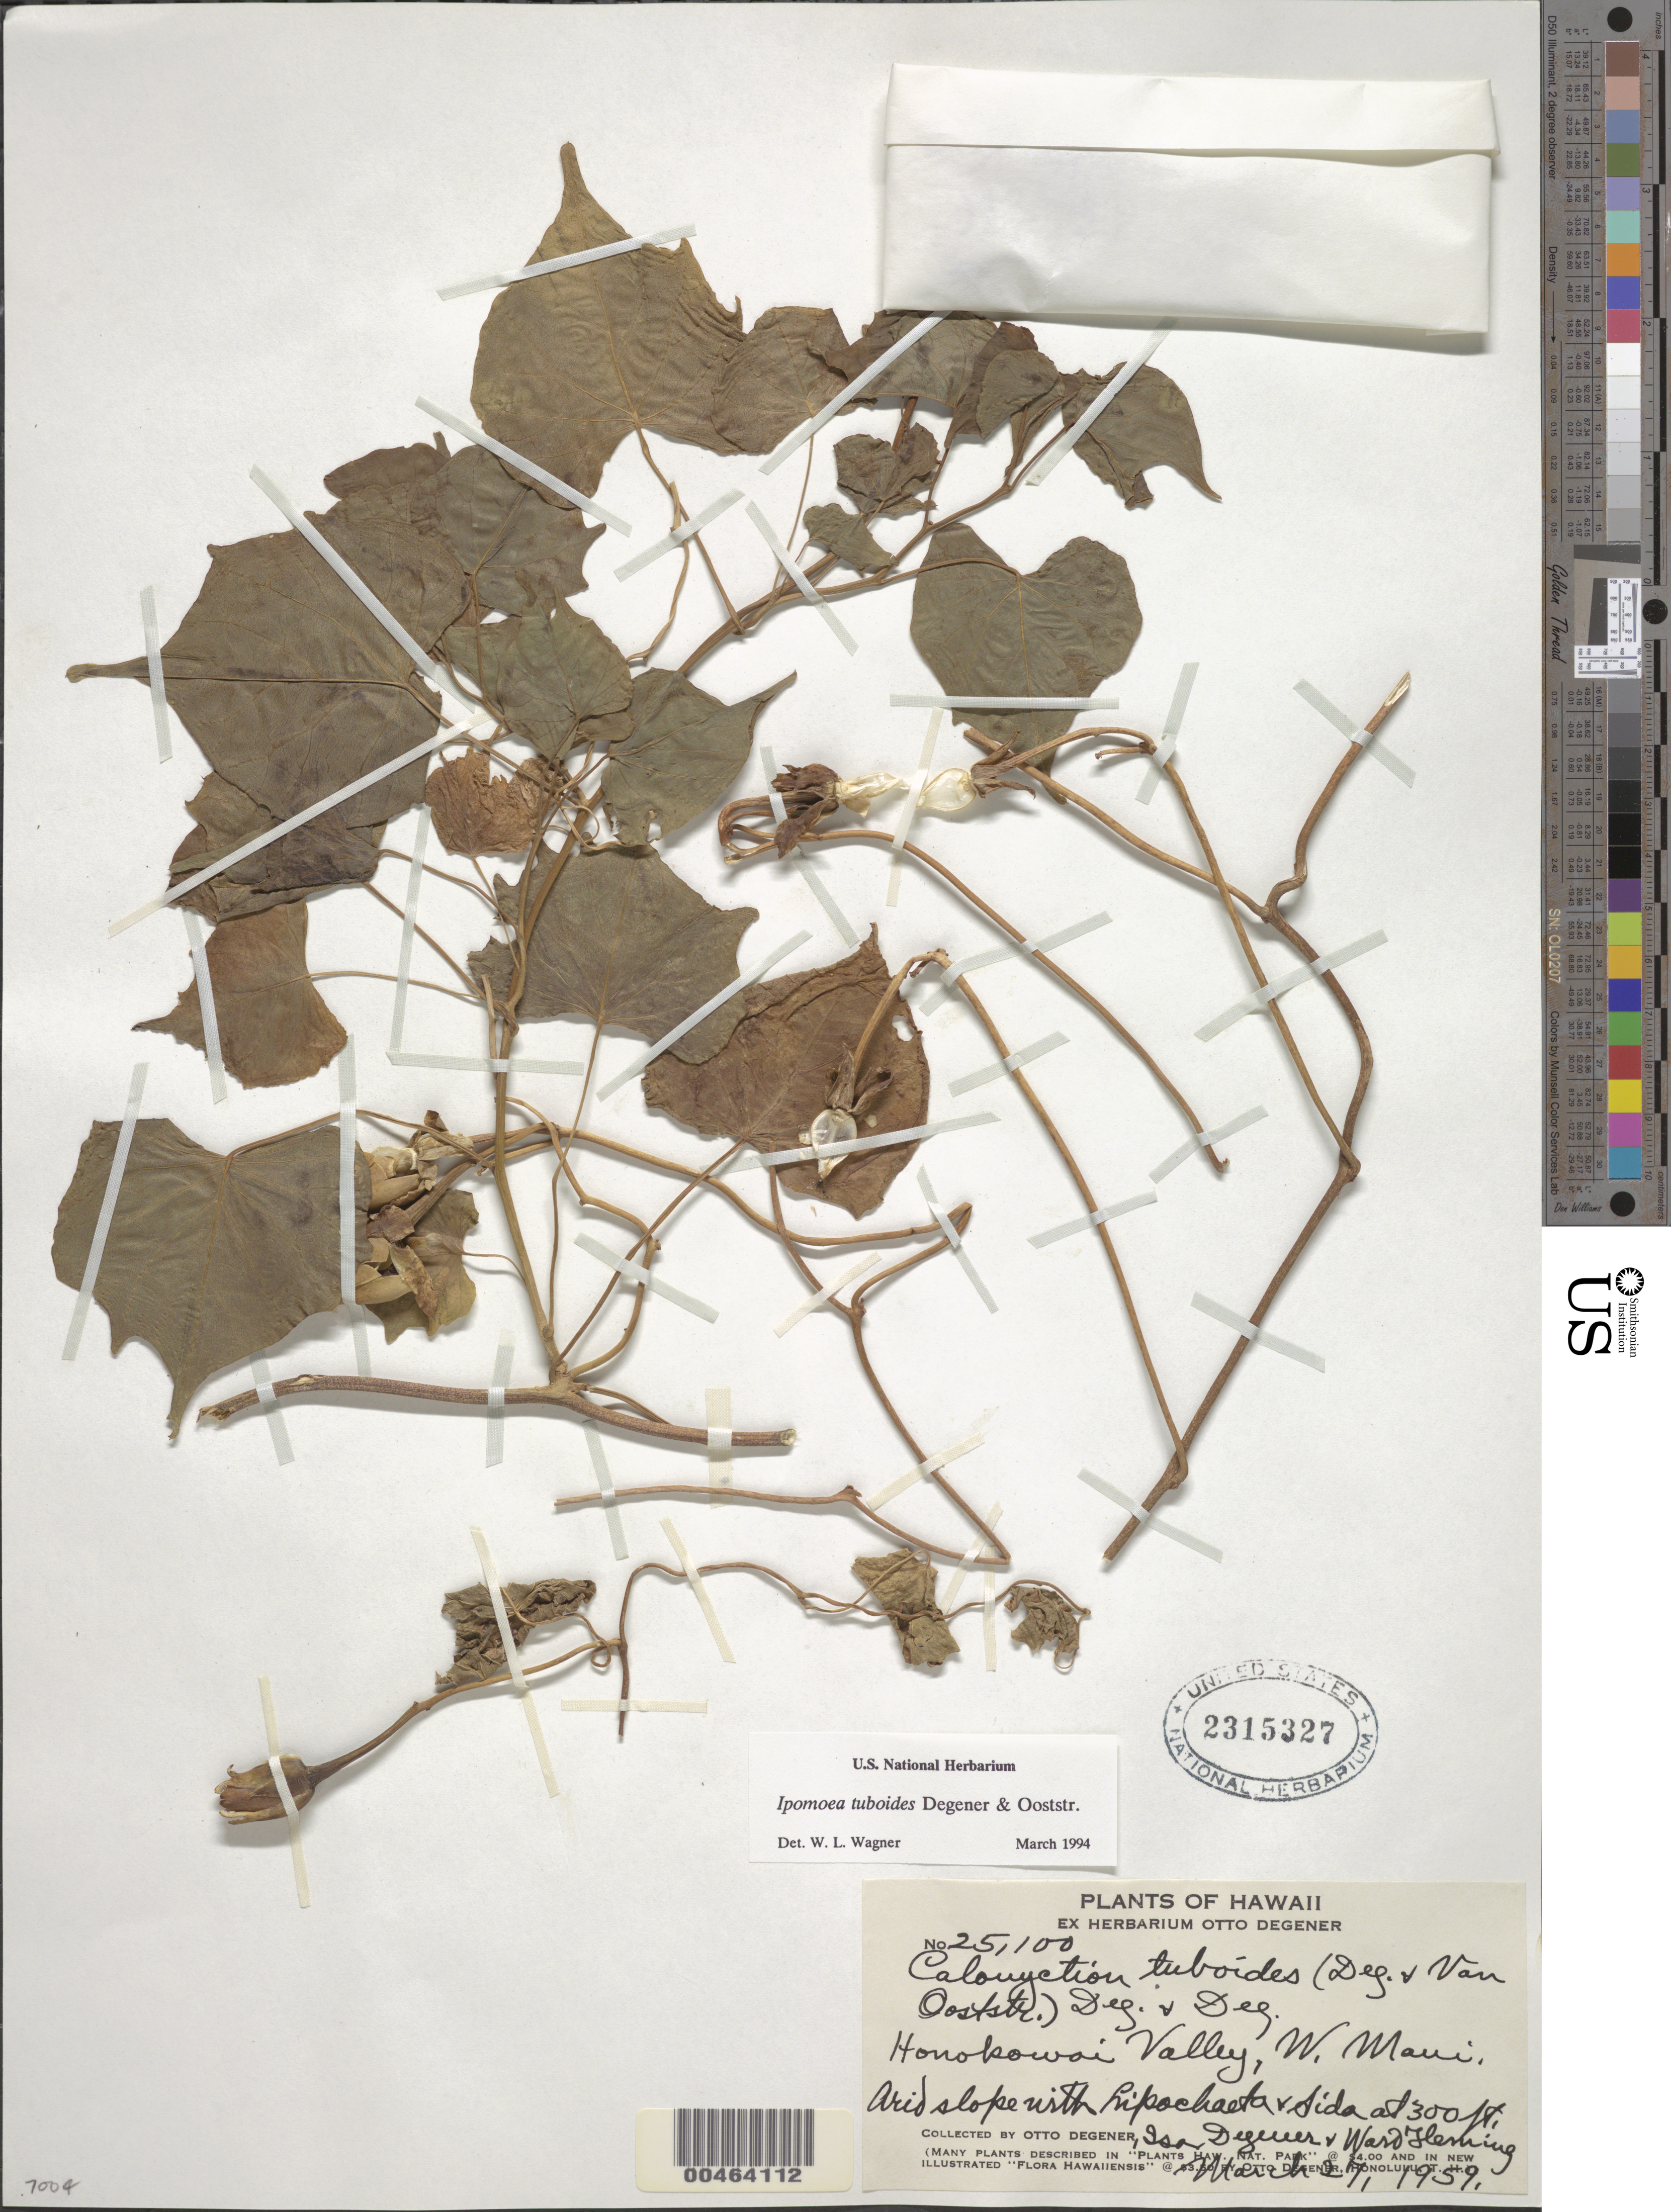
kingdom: Plantae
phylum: Tracheophyta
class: Magnoliopsida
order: Solanales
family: Convolvulaceae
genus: Ipomoea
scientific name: Ipomoea tuboides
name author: O. Deg. & Ooststr. in O. Deg.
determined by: Wagner, W. L., (BOT), Smithsonian Institution - National Museum of Natural History (UNITED STATES)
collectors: O. Degener, I. Degener & W. Fleming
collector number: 25100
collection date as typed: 27 Mar 1959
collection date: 1959-03-27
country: United States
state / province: Hawaii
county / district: Maui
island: Maui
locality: Honokowai Valley, W. Maui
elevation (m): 91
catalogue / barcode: US 2315327